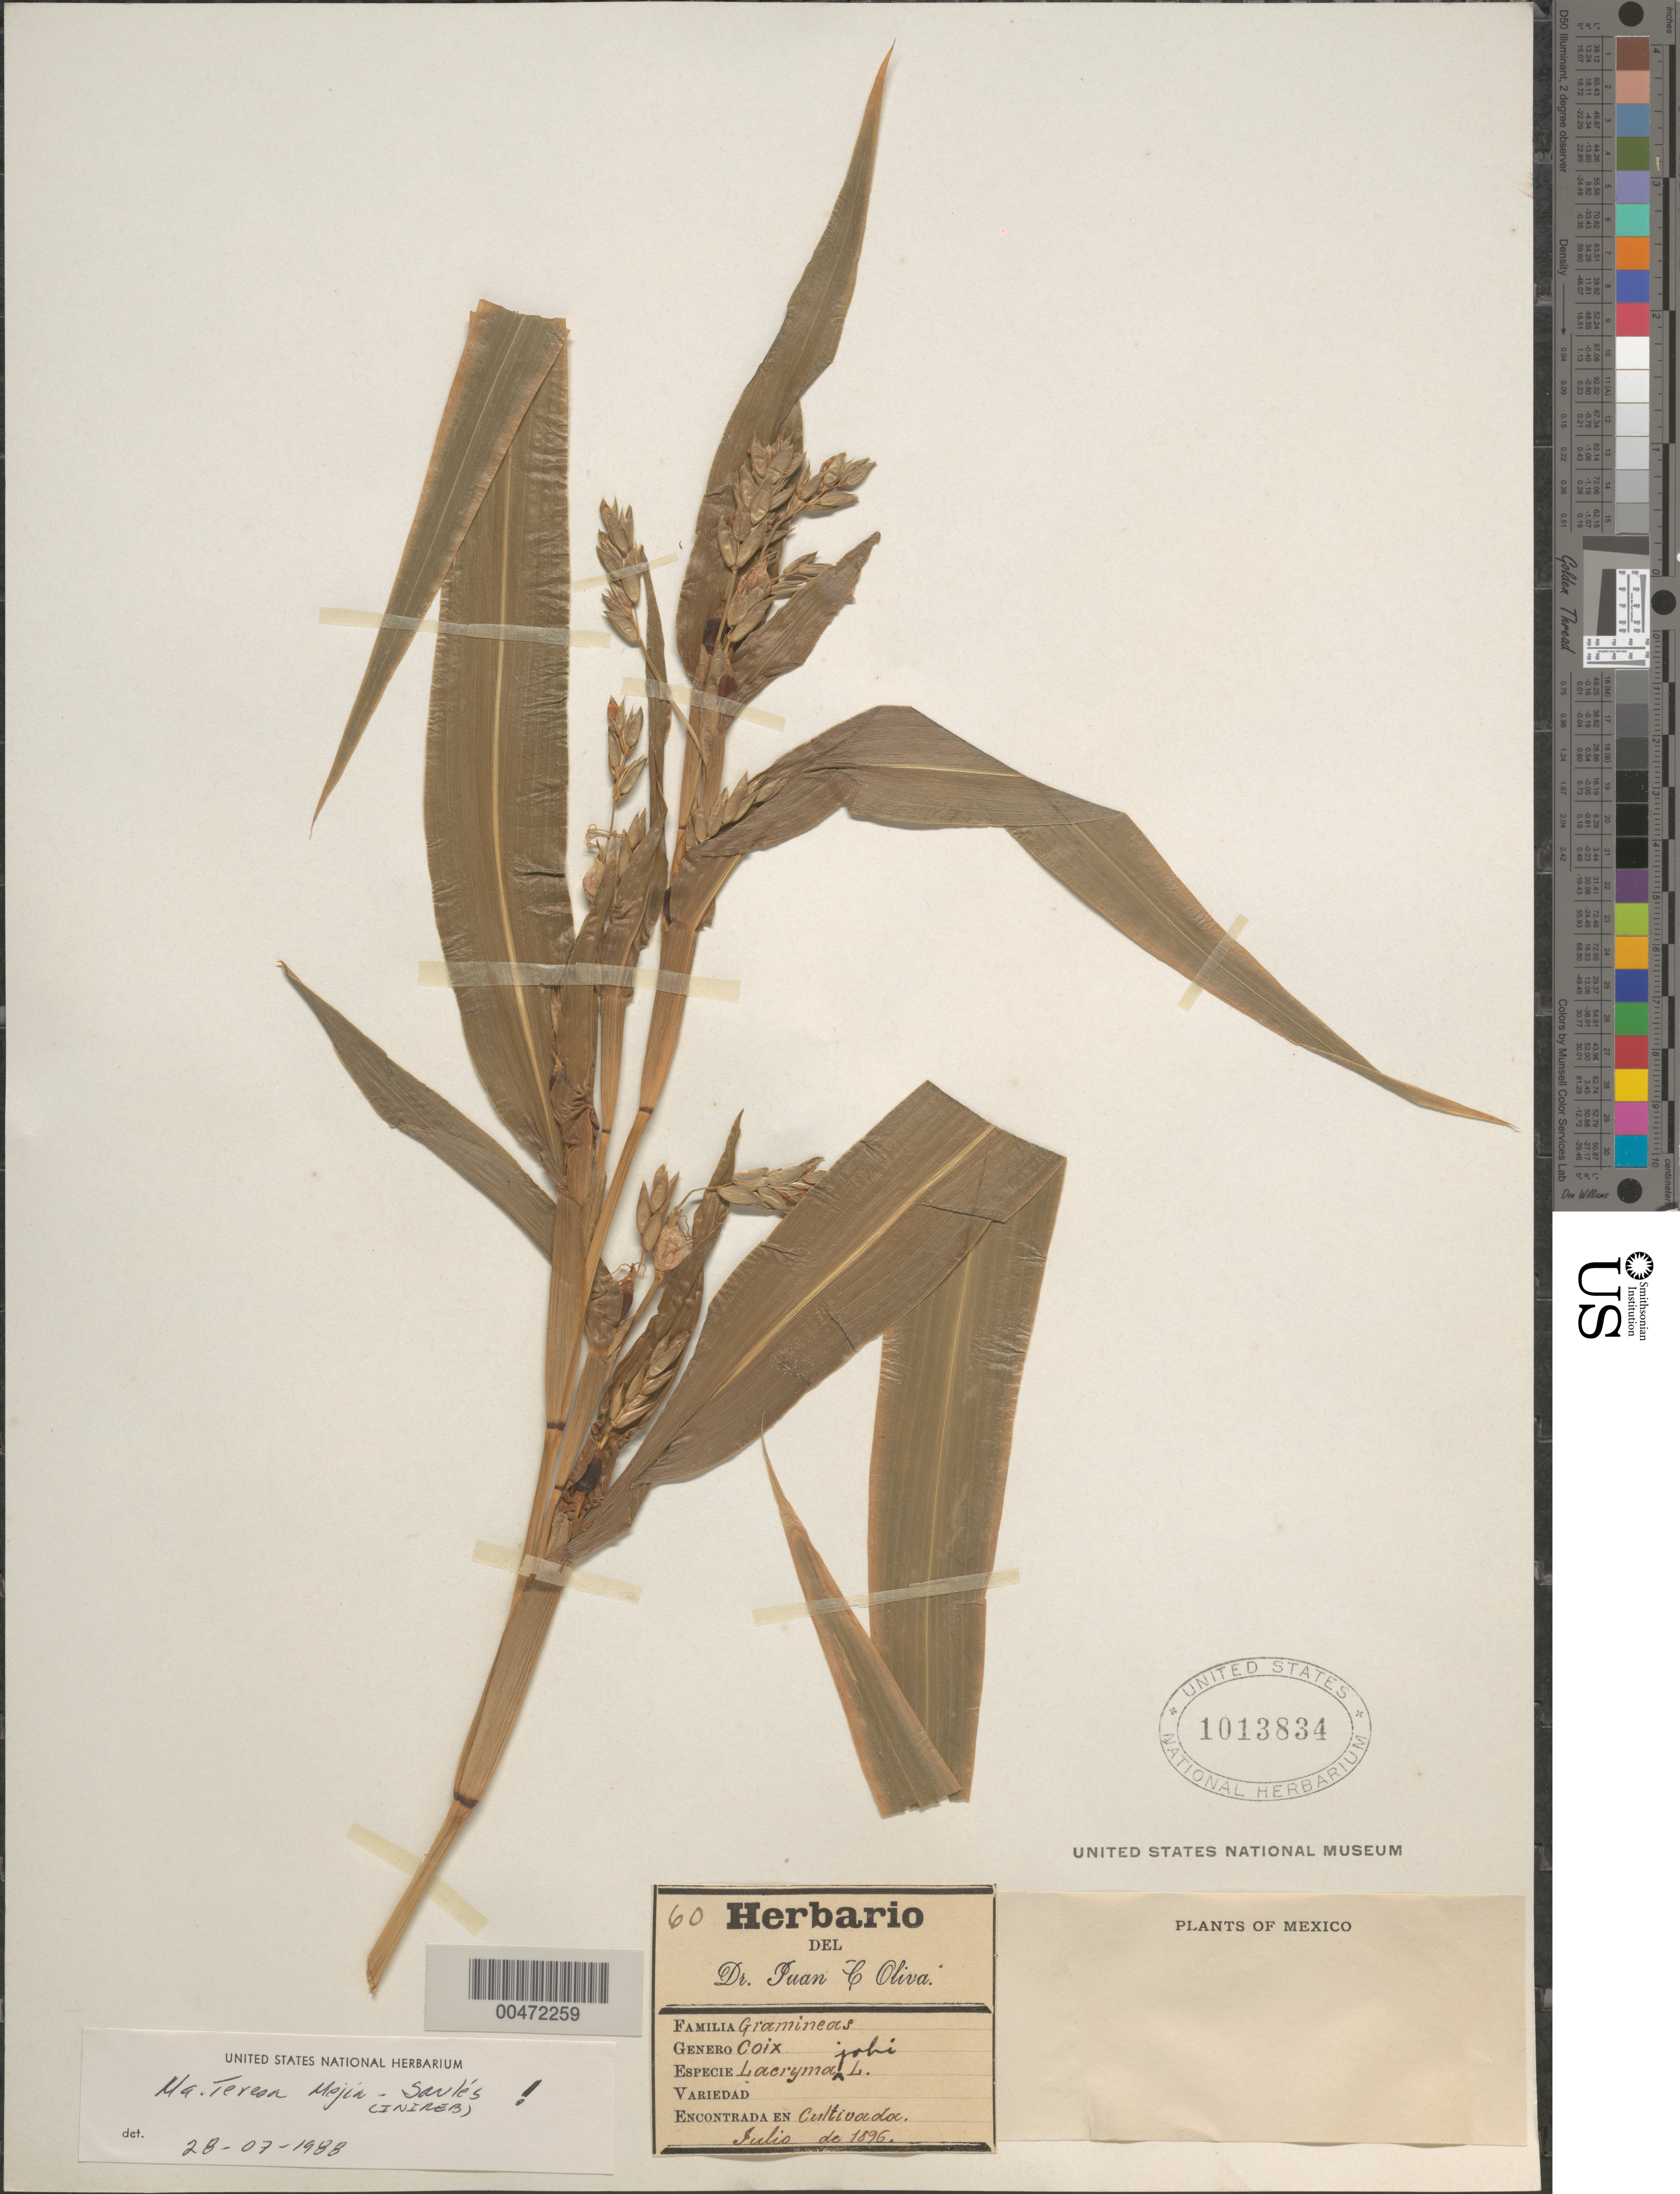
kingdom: Plantae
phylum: Tracheophyta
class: Liliopsida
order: Poales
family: Poaceae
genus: Coix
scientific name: Coix lacryma-jobi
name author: L.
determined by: Mejía-Sauls, M. T.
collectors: J. C. Oliva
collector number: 60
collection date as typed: Jul 1896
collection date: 1896-07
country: Mexico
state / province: Durango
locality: San Ramon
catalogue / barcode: US 1013834